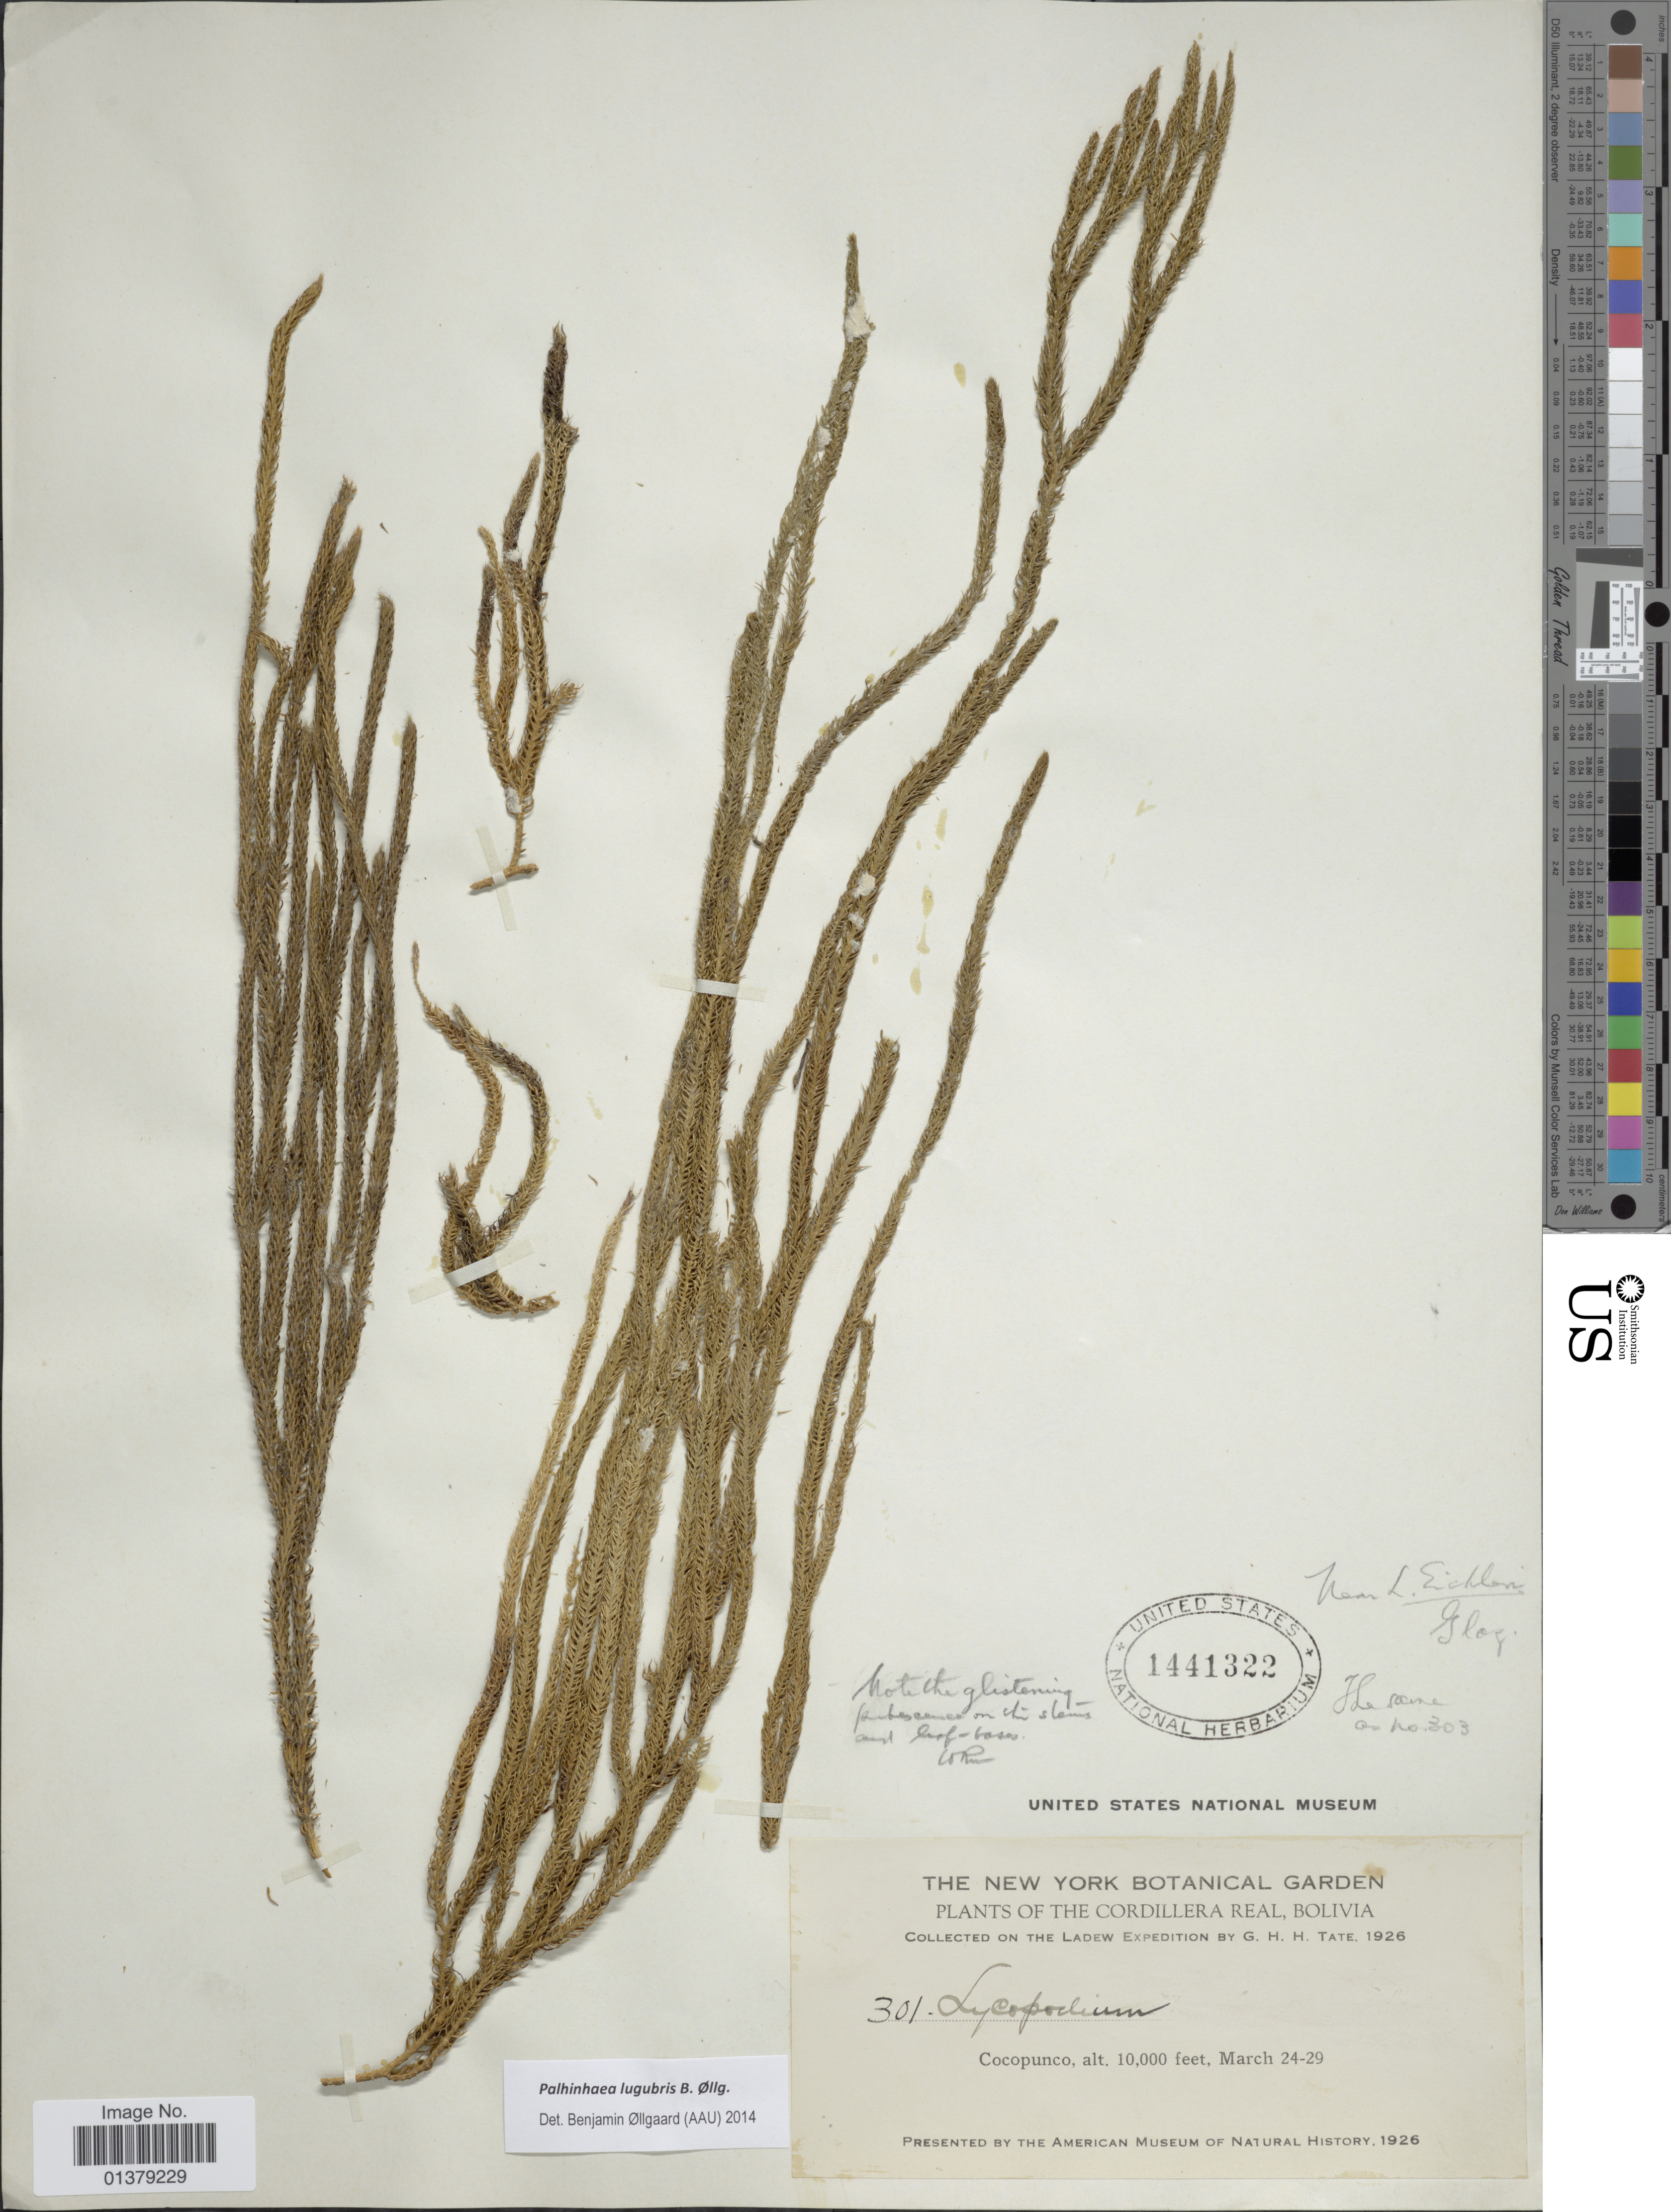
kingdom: Plantae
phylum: Tracheophyta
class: Lycopodiopsida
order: Lycopodiales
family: Lycopodiaceae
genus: Lycopodiella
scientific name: Lycopodiella lugubris comb. ined.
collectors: G. Tate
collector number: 301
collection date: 1926-03-24/1926-03-29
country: Bolivia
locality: The Cordillera Real, Cocopunco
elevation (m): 3048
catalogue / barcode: US 1441322